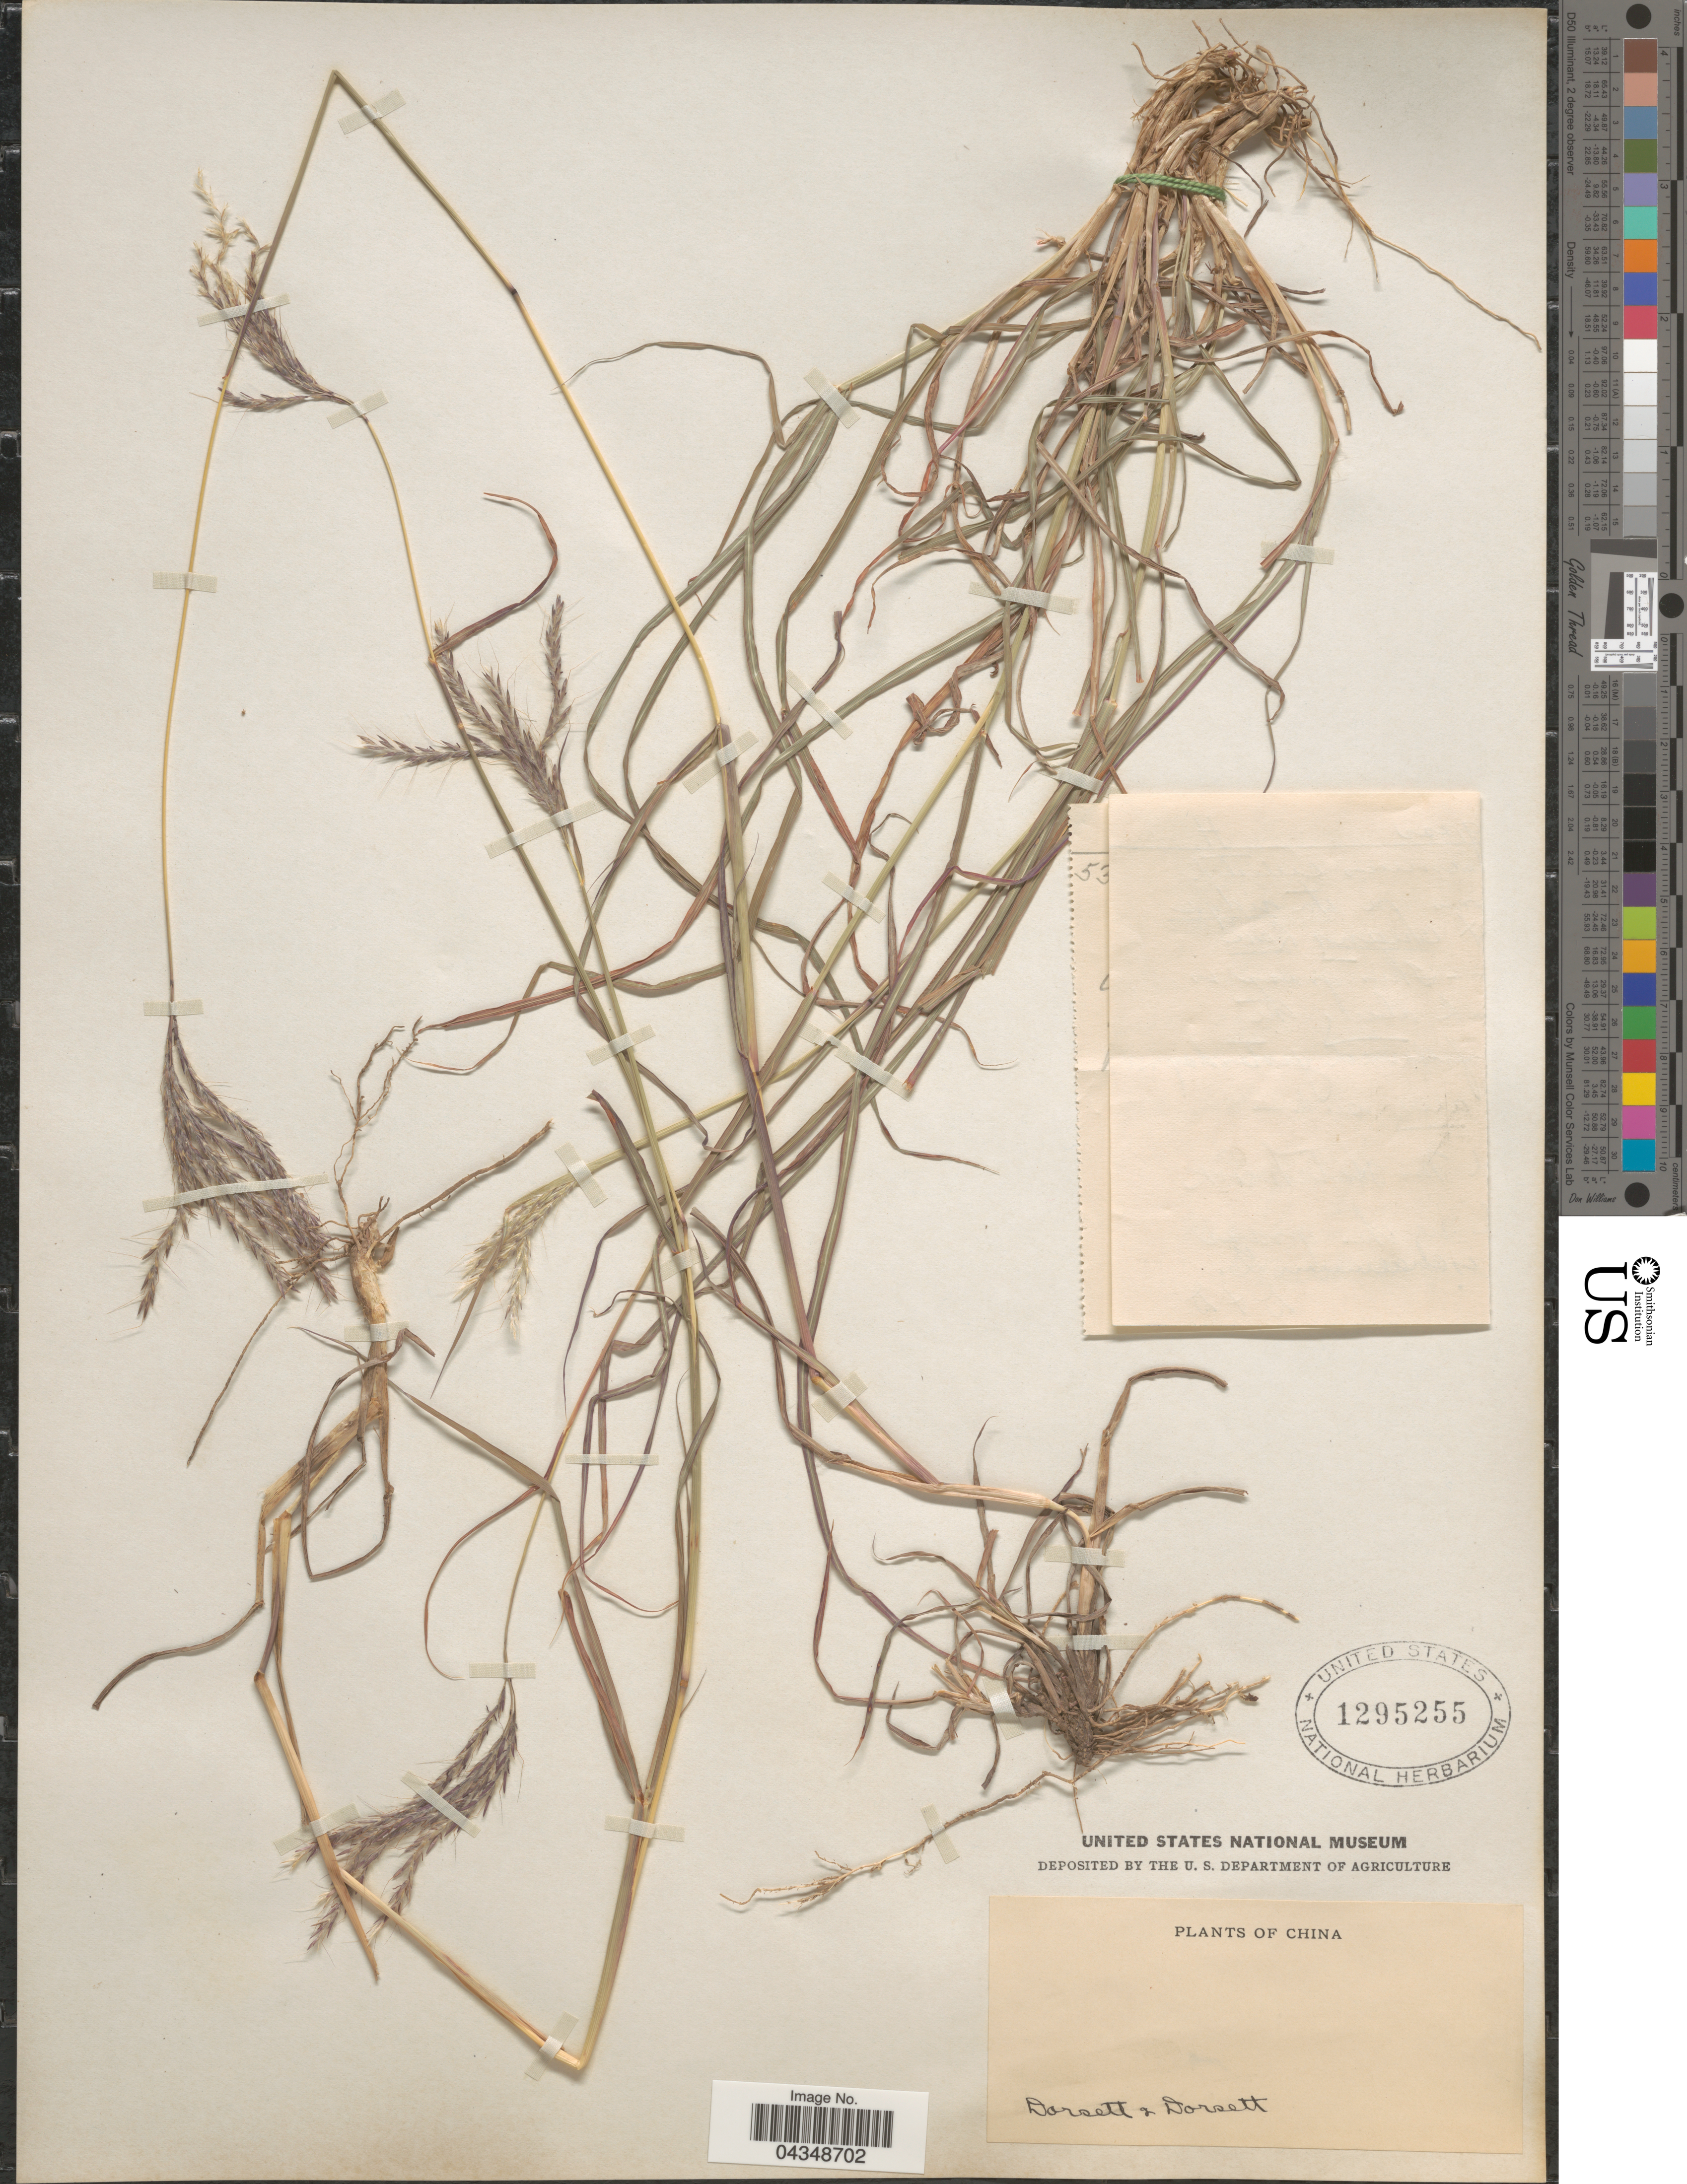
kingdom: Plantae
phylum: Tracheophyta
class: Liliopsida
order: Poales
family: Poaceae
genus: Bothriochloa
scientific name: Bothriochloa ischaemum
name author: (L.) Keng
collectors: -- Dorsett & -- Dorsett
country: China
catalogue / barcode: US 1295255